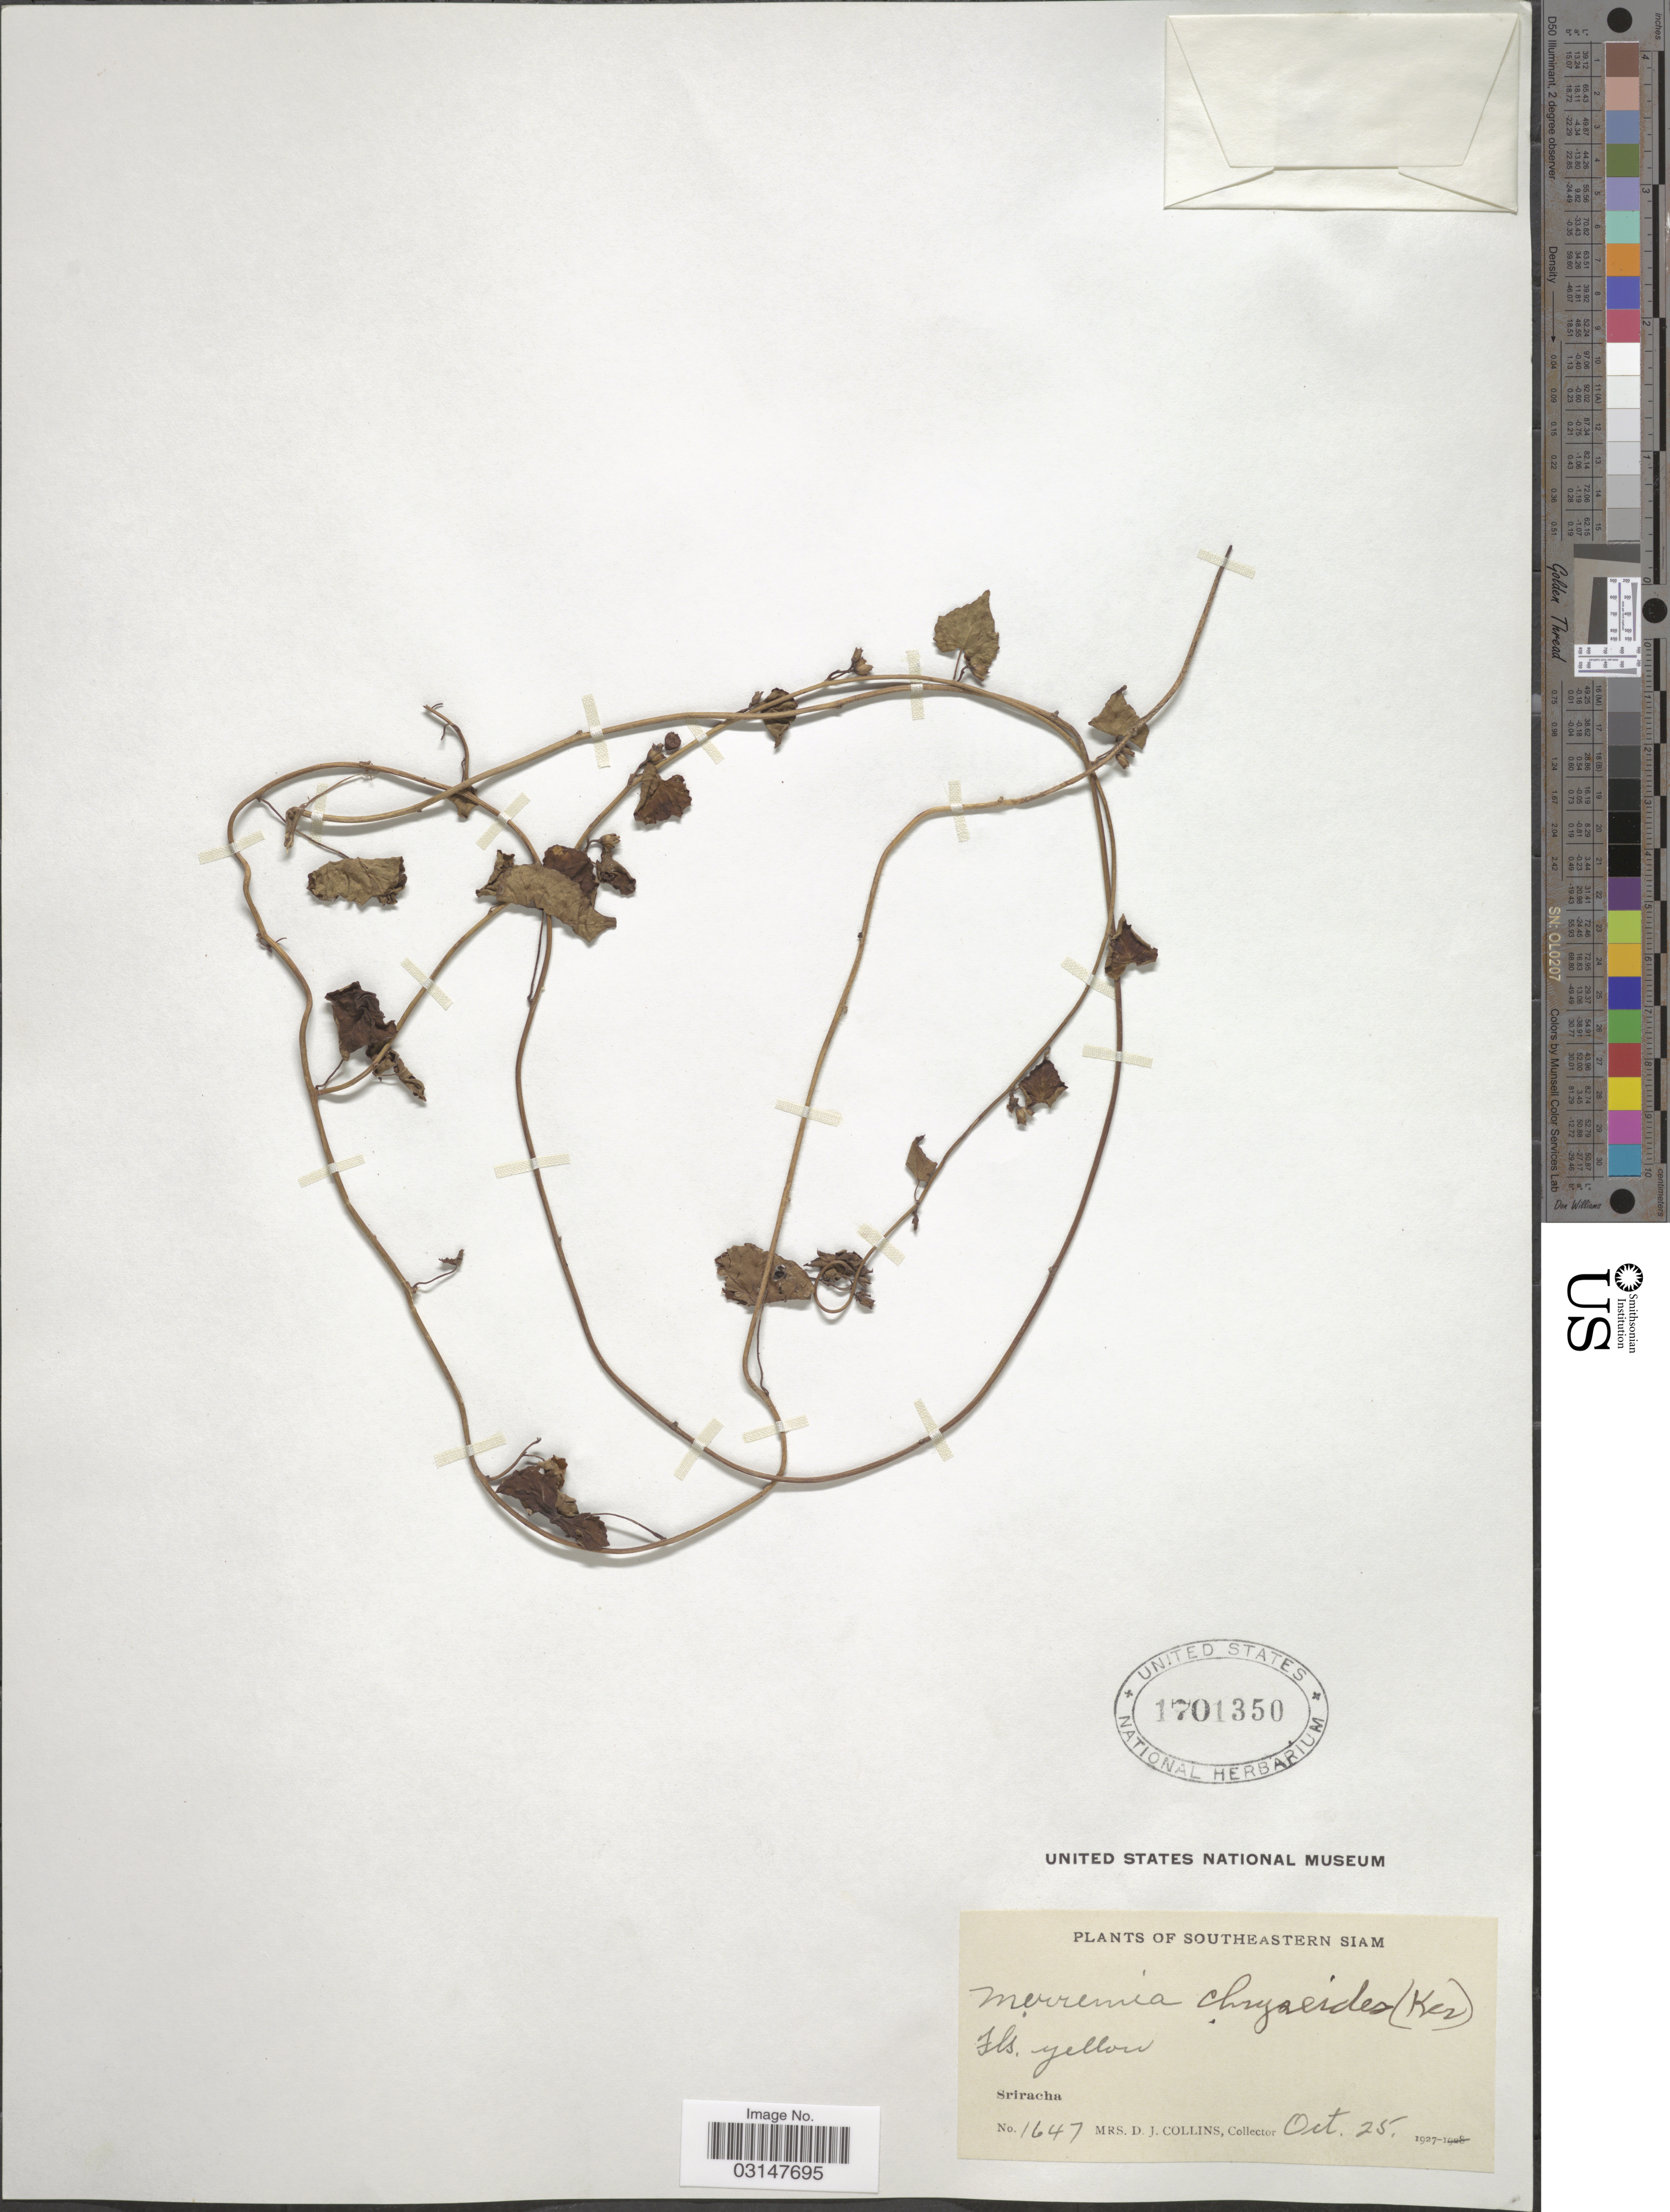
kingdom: Plantae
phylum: Tracheophyta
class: Magnoliopsida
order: Solanales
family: Convolvulaceae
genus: Merremia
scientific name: Merremia hederacea f. hederacea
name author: (Burm. f.) Hallier f.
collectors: Mrs. D. J. Collins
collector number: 1647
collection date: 1927-10-25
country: Thailand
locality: Southeastern Siam. Sriracha.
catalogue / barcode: US 1701350